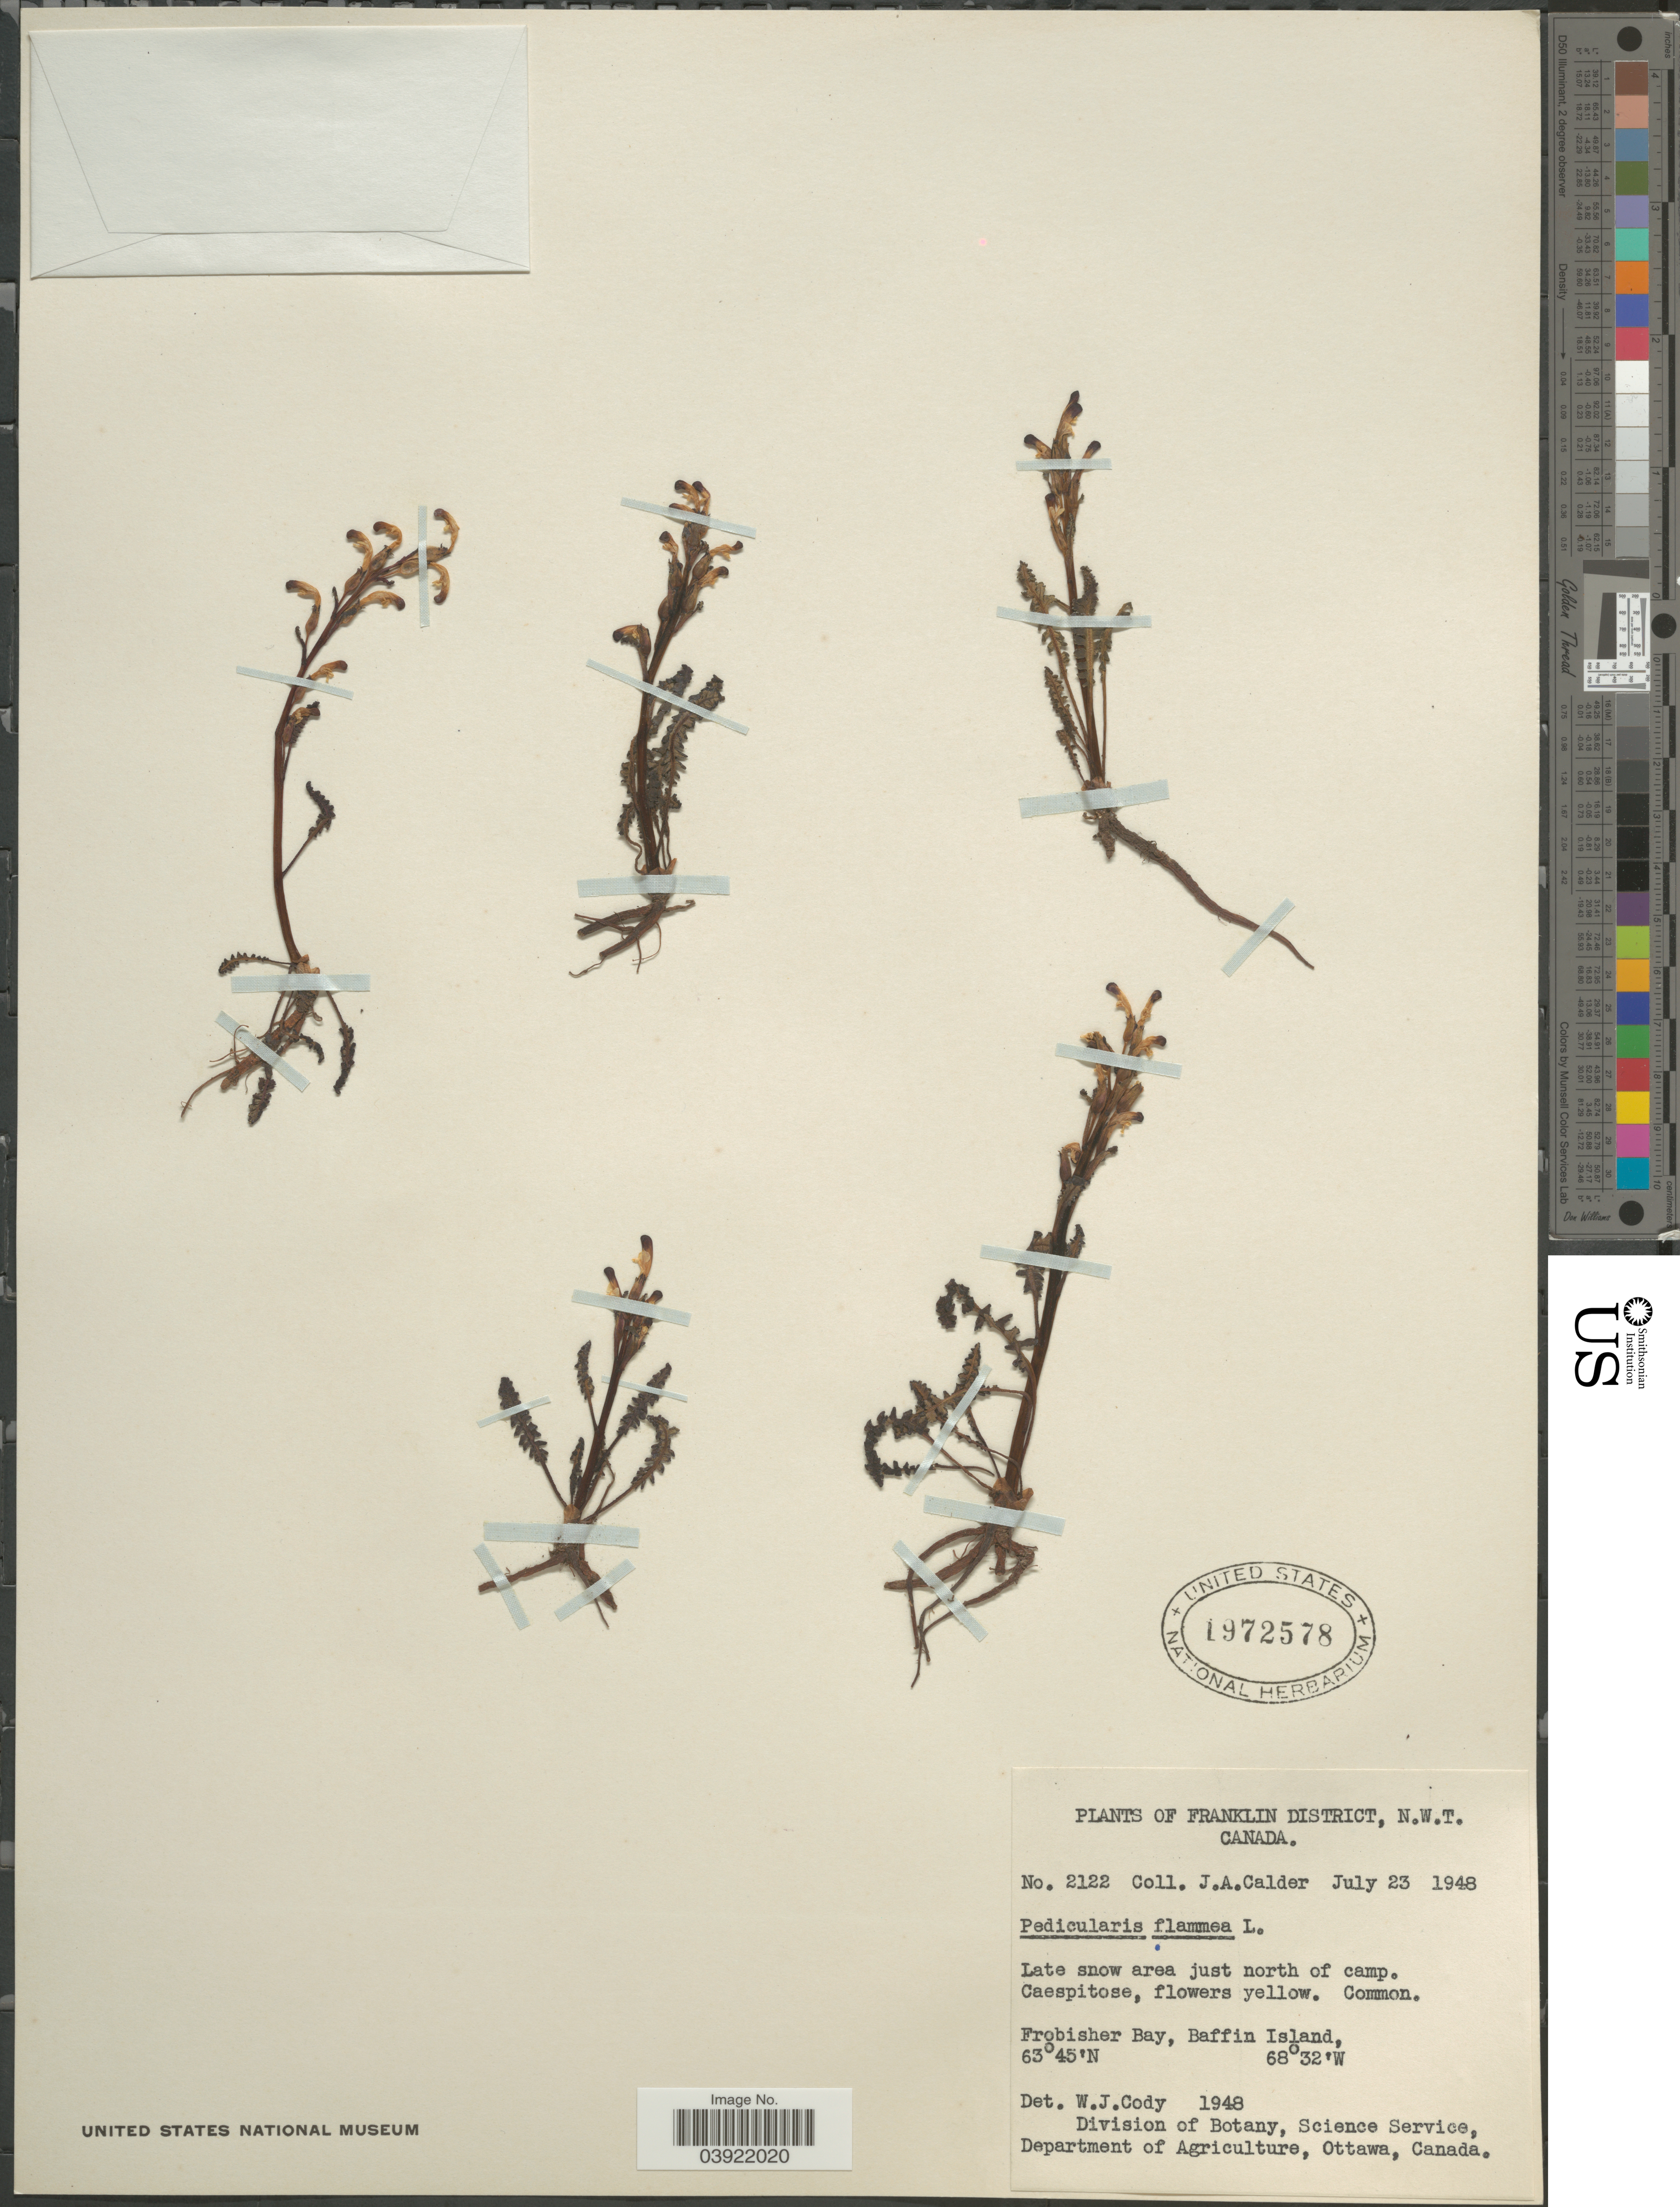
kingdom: Plantae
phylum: Tracheophyta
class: Magnoliopsida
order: Lamiales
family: Orobanchaceae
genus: Pedicularis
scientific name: Pedicularis flammea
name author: L.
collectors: J. A. Calder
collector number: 2122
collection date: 1948-07-23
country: Canada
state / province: Northwest Territories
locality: Franklin District. Frobisher Bay, Baffin Island.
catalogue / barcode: US 1972578